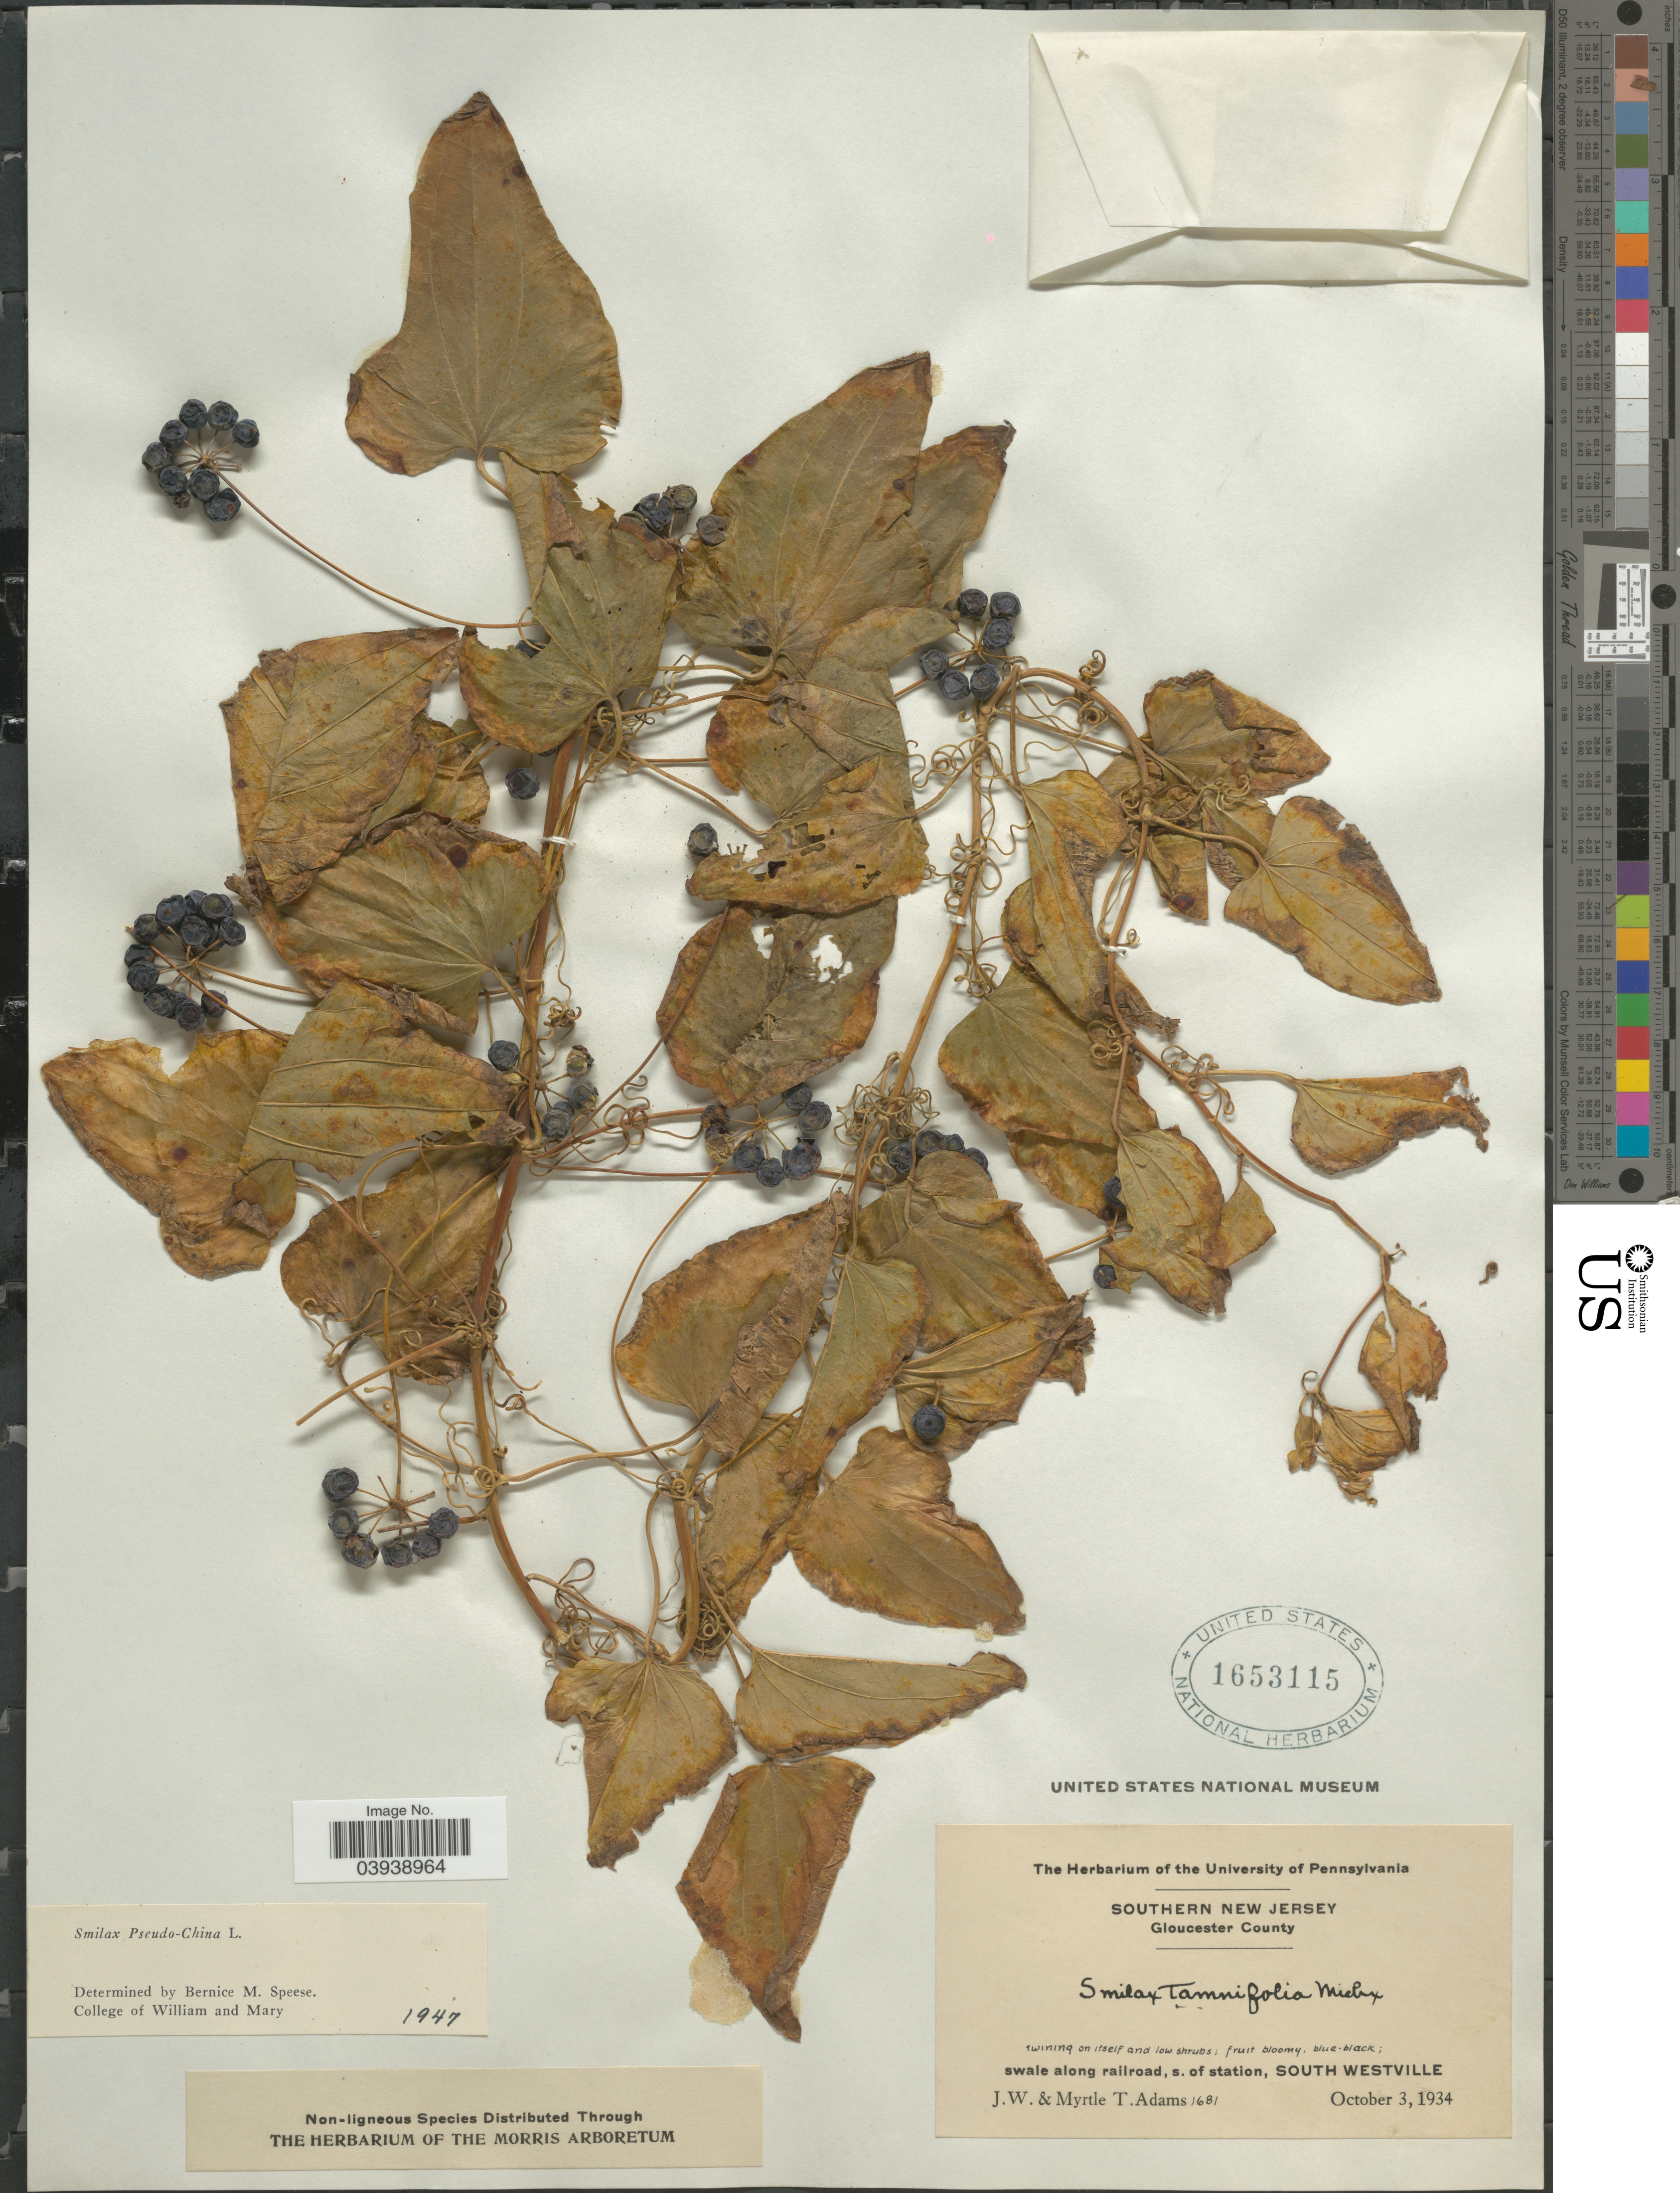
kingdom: Plantae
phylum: Tracheophyta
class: Liliopsida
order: Liliales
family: Smilacaceae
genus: Smilax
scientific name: Smilax pseudochina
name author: L.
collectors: J. Adams & M. T. Adams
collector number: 1681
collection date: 1934-10-03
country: United States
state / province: New Jersey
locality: Gloucester County. Swale along railroad, s. of station, South Westville.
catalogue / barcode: US 1653115